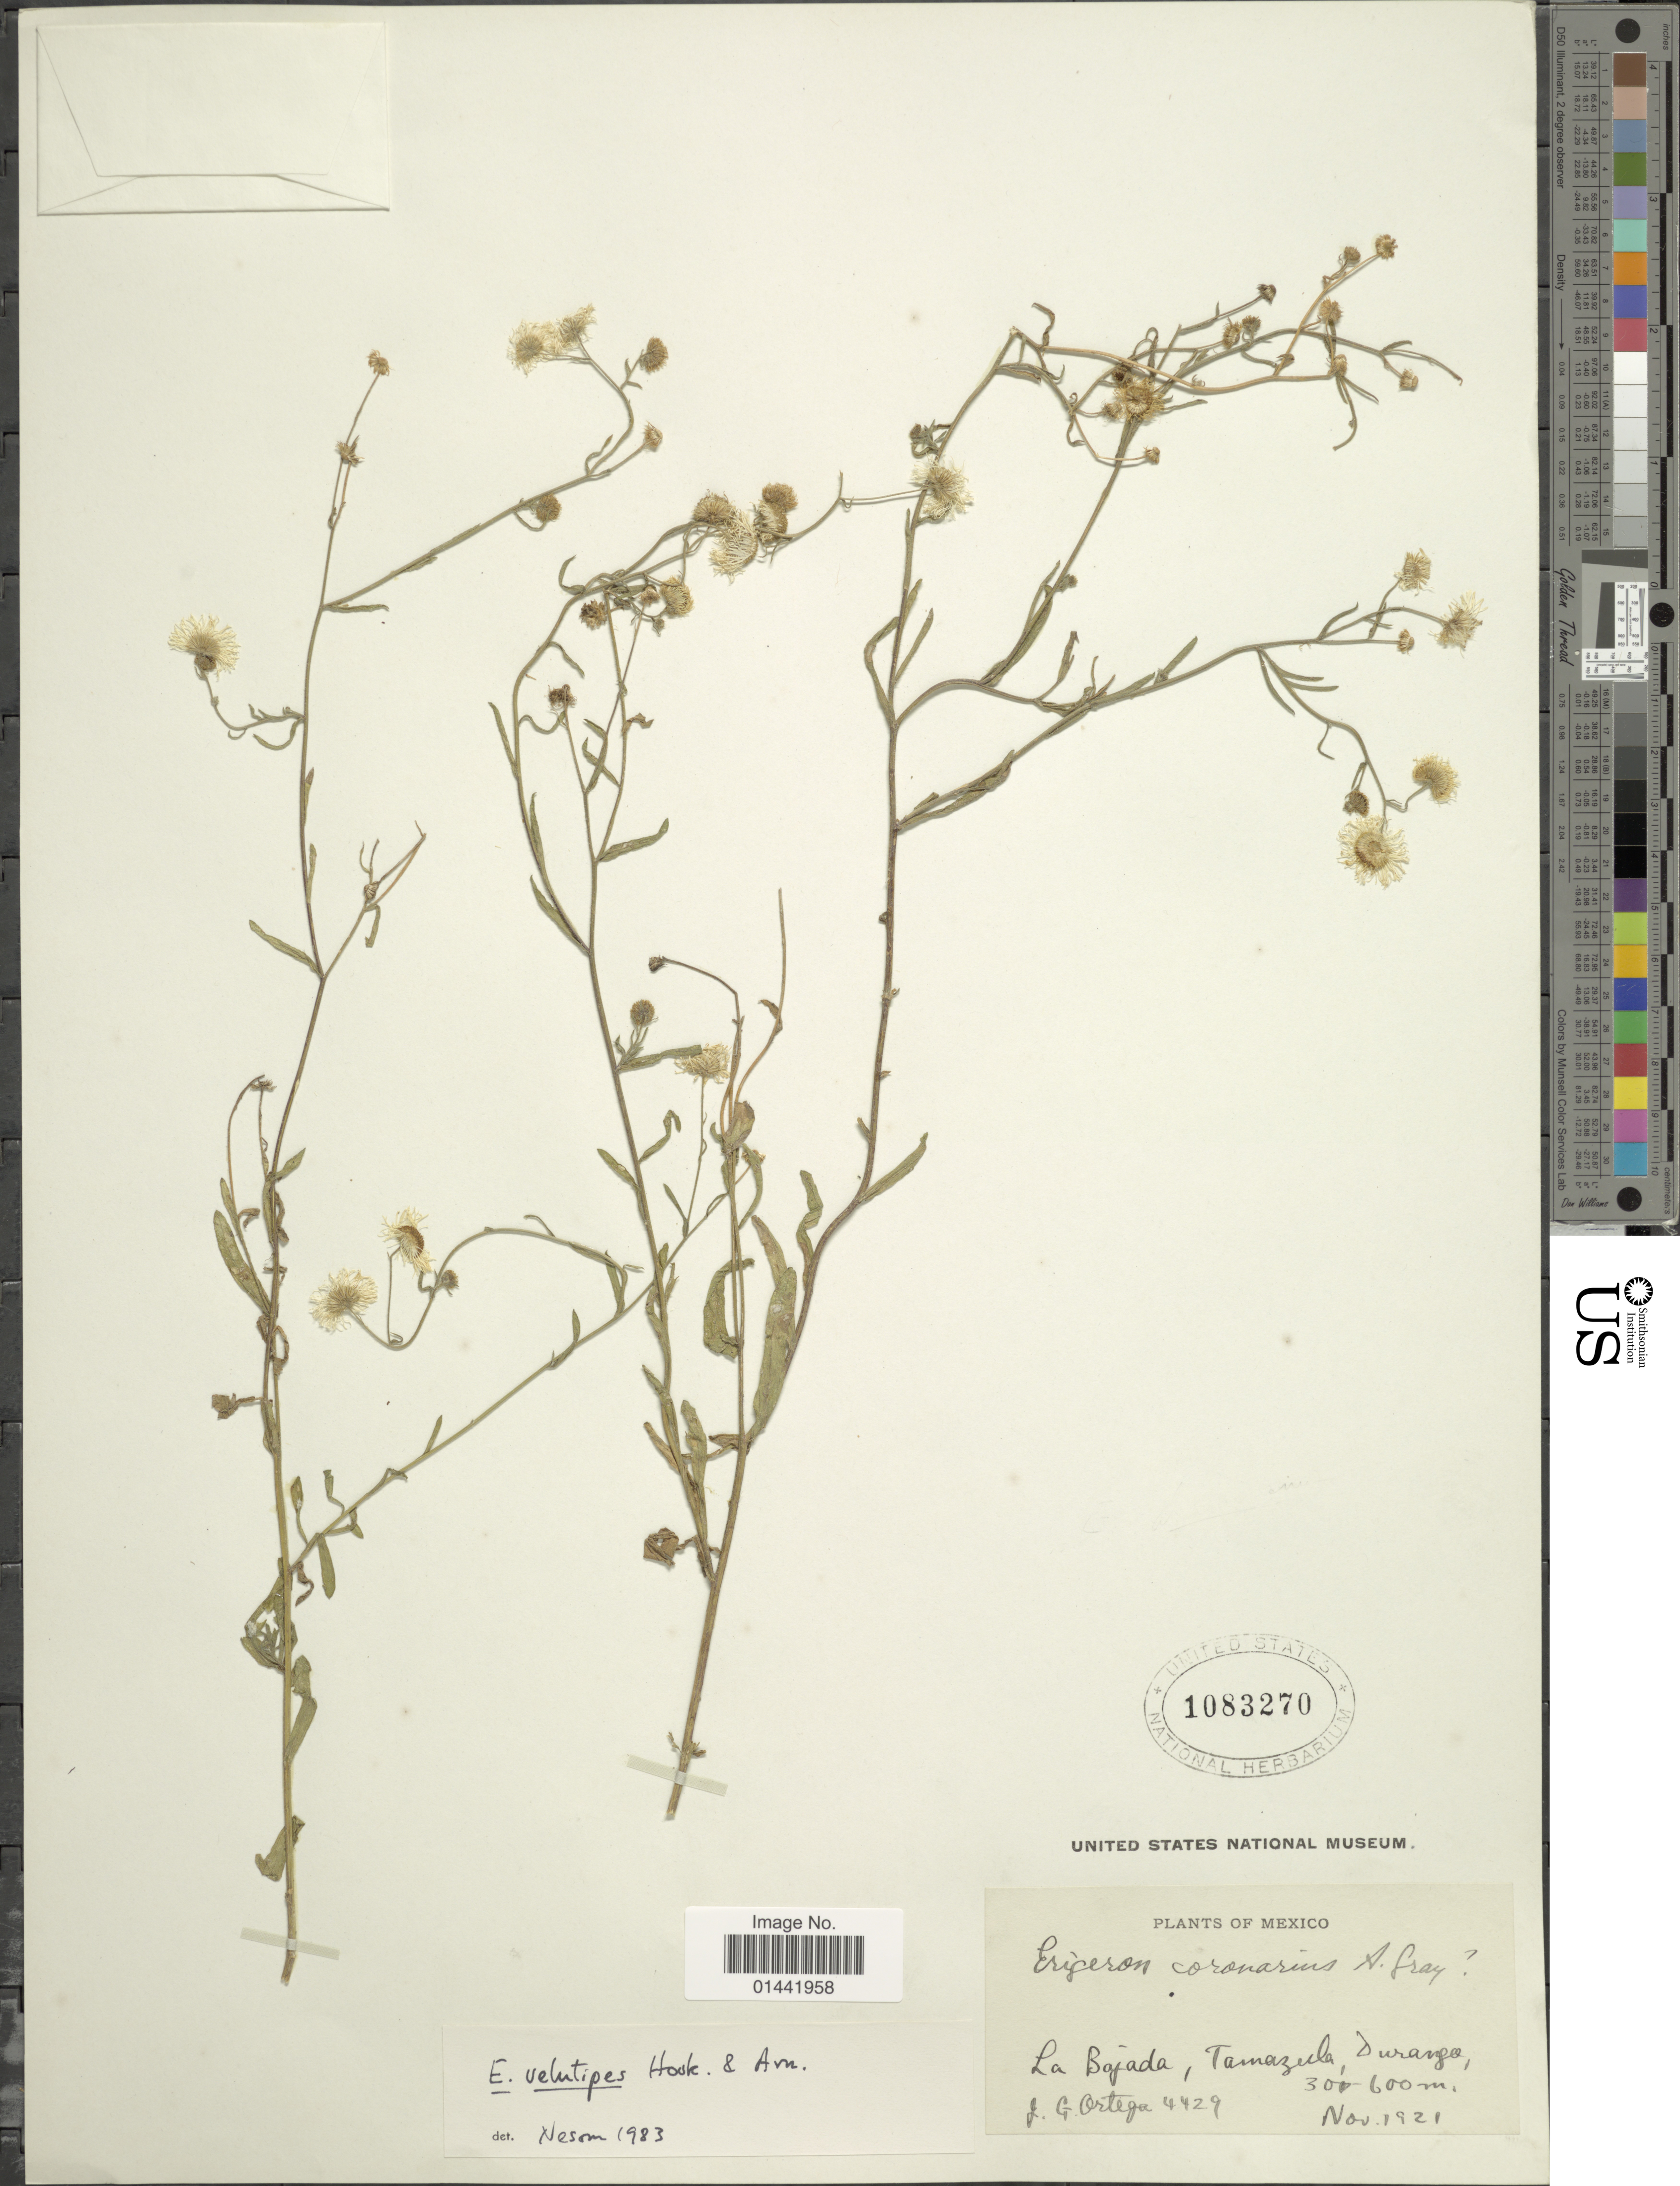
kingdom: Plantae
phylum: Tracheophyta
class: Magnoliopsida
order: Asterales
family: Asteraceae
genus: Erigeron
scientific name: Erigeron velutipes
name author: Hook. & Arn.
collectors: J. Ortega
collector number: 4429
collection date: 1921-11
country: Mexico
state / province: Durango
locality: La Bajada, Tamazula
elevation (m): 300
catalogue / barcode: US 1083270